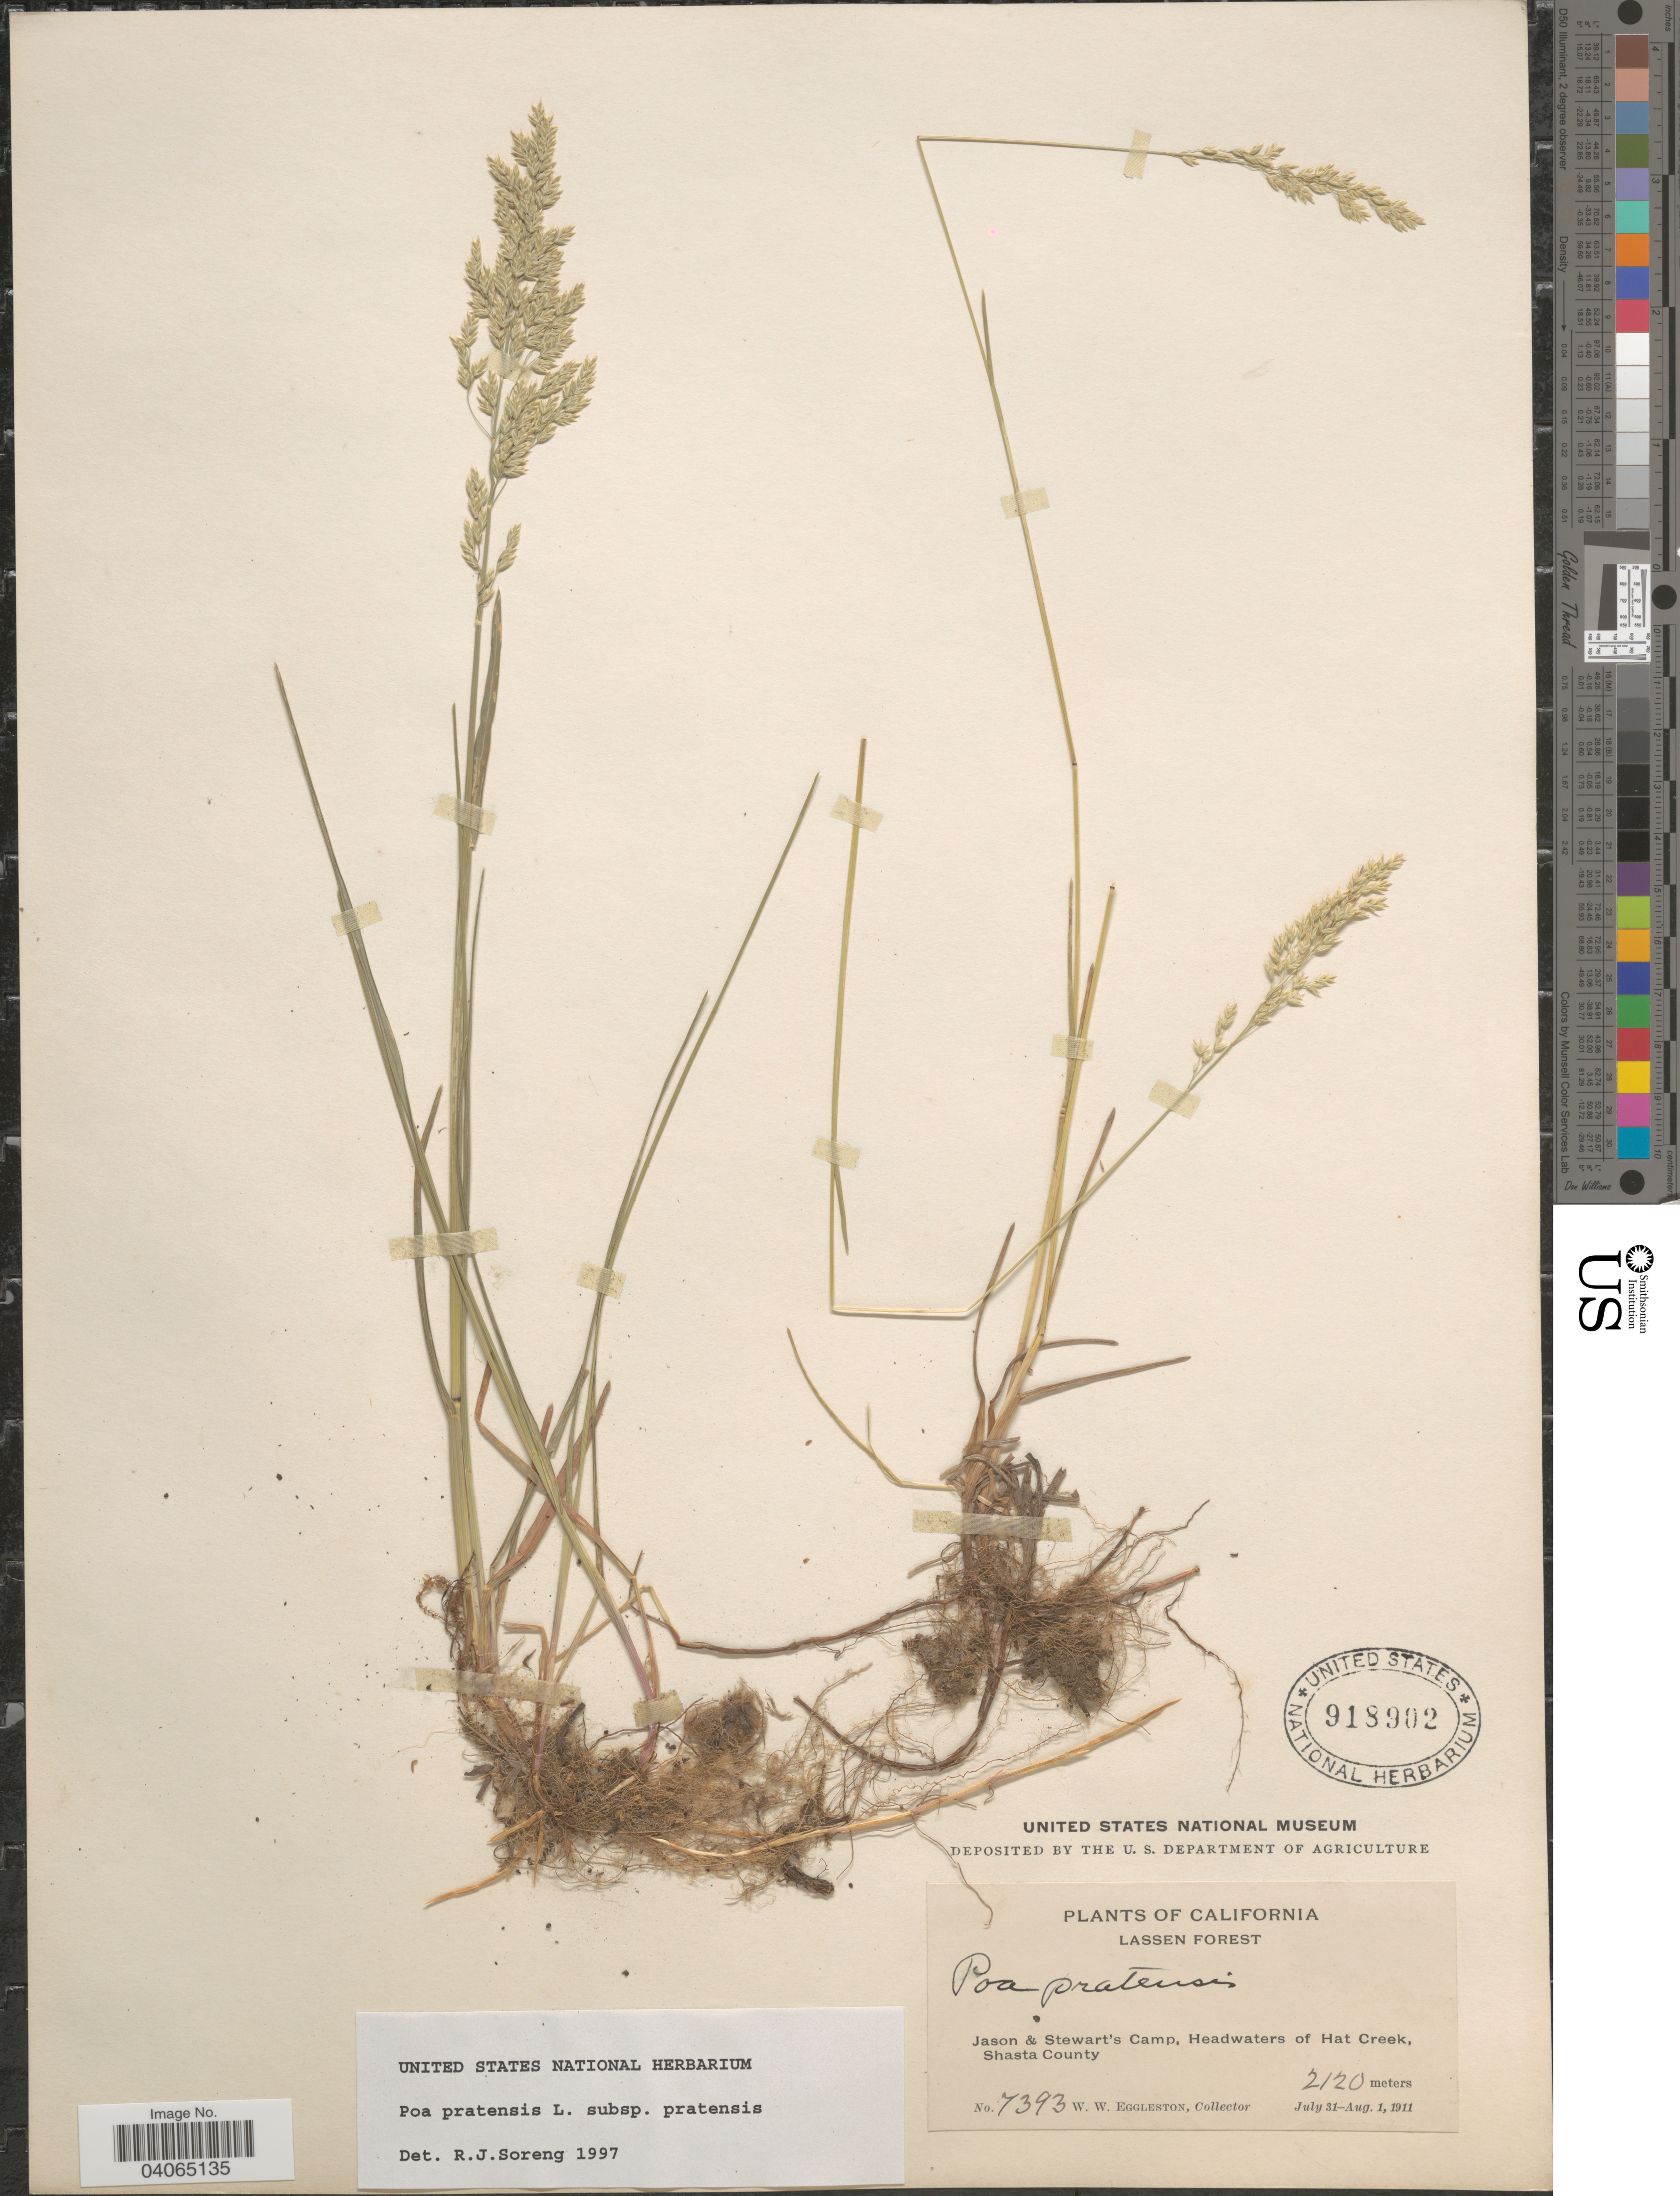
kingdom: Plantae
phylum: Tracheophyta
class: Liliopsida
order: Poales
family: Poaceae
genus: Poa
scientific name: Poa pratensis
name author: L.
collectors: W. W. Eggleston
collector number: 7393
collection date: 1911-07-31/1911-08-01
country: United States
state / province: California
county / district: Shasta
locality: Lassen Forest. Jason & Stewart's Camp, Headwaters of Hat Creek, Shasta County.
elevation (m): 2120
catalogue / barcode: US 918902